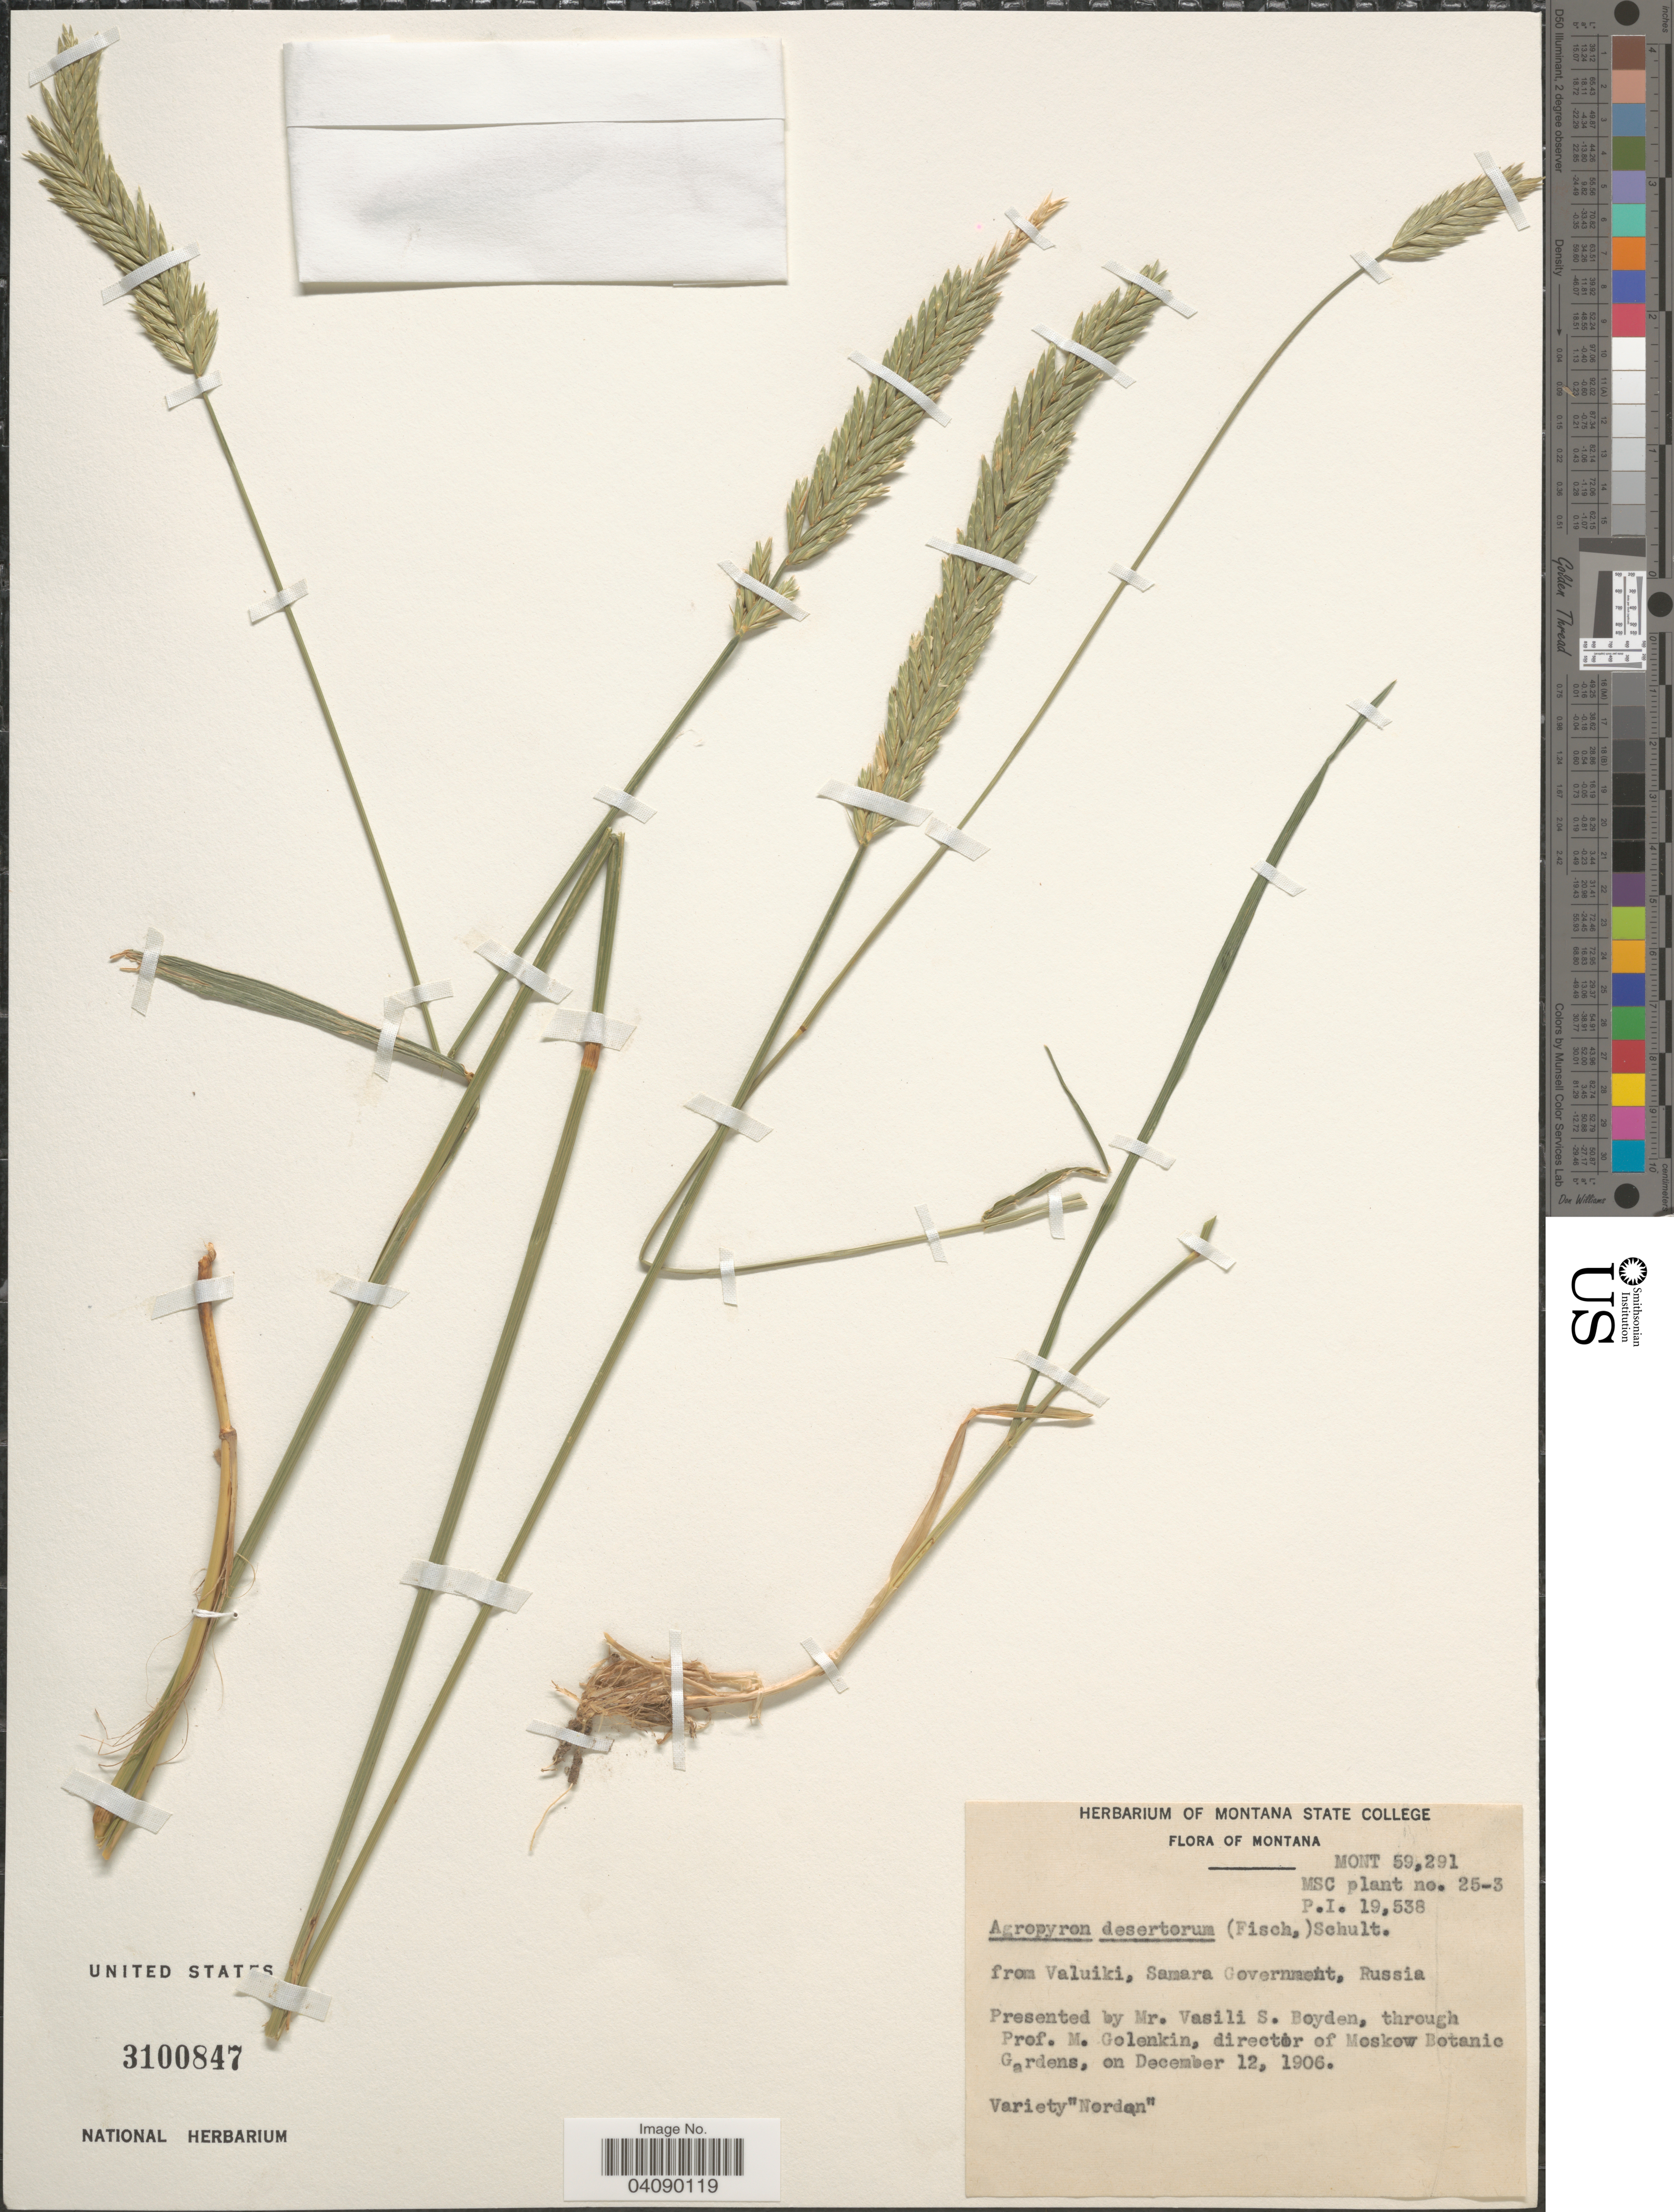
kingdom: Plantae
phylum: Tracheophyta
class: Liliopsida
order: Poales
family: Poaceae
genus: Agropyron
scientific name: Agropyron desertorum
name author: (Fisch. ex Link) Schult.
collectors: V. Boyden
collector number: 25-3?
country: Russian Federation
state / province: Samara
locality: From Valuiki, Samara Government.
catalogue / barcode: US 3100847